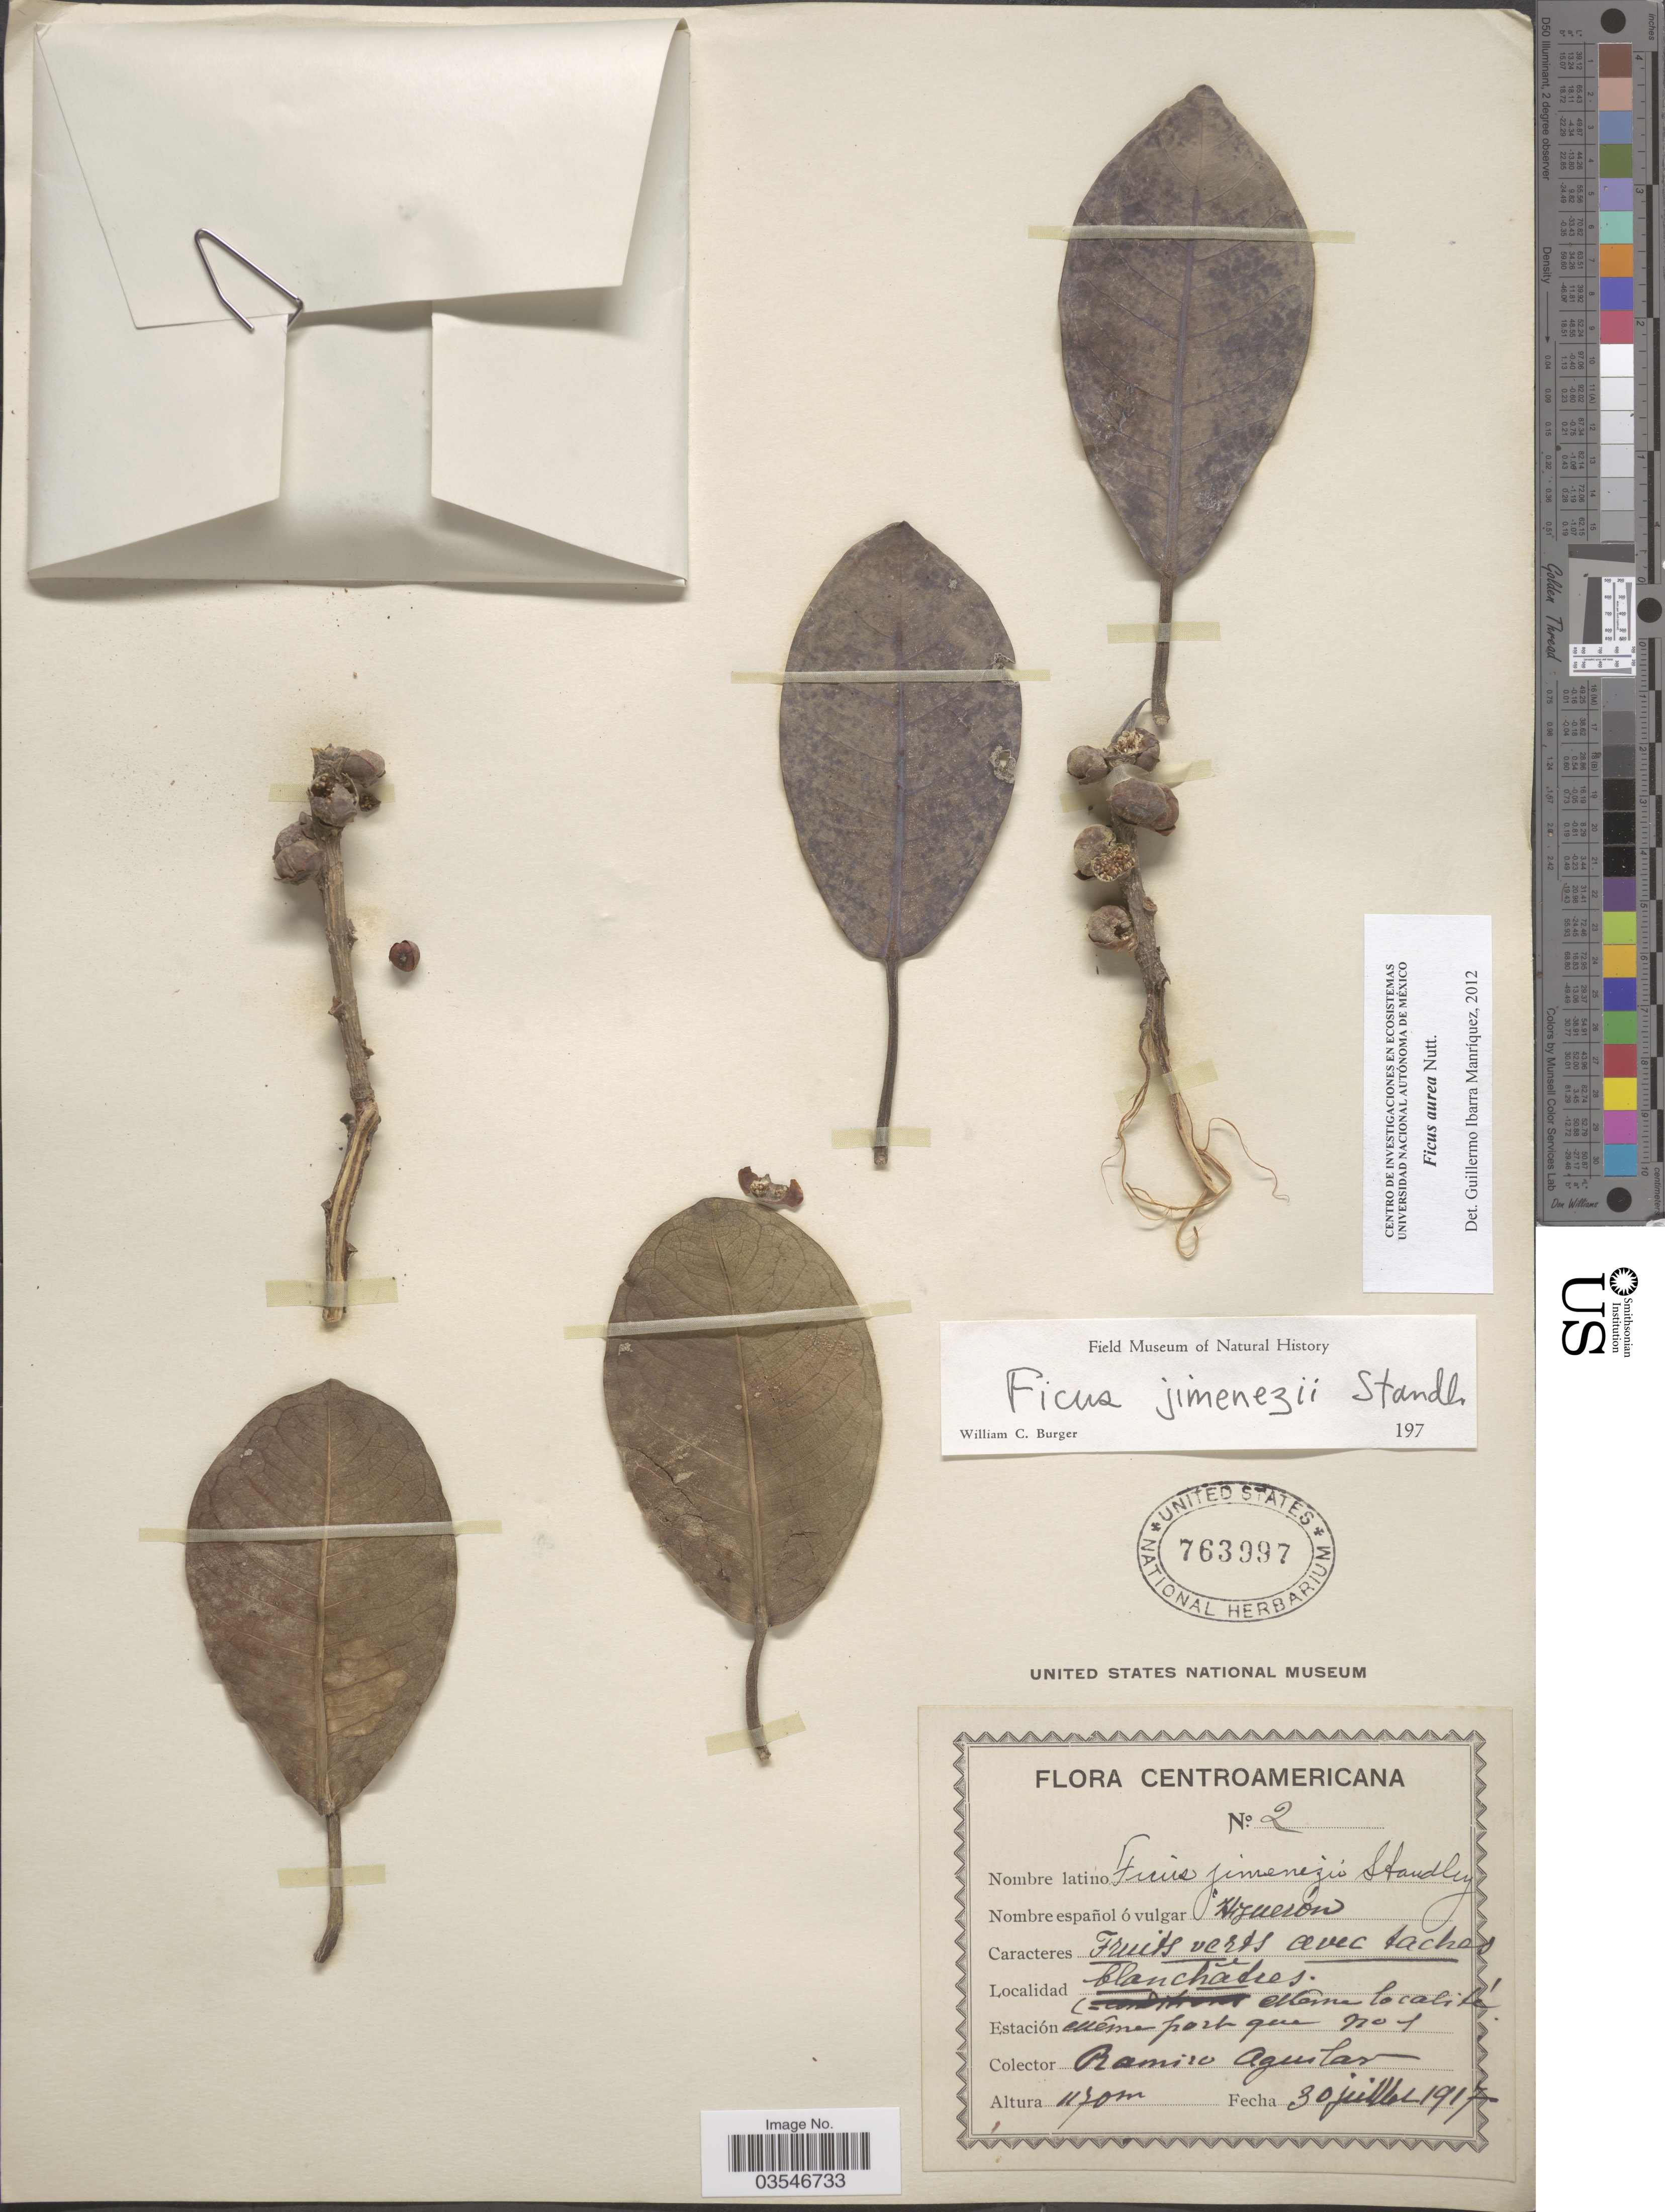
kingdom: Plantae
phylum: Tracheophyta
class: Magnoliopsida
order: Rosales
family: Moraceae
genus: Ficus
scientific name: Ficus aurea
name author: Nutt.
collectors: R. Aguilar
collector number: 2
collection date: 1917-07-30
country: Costa Rica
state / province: San José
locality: Centroamericana. Même localité. Même port que no 1.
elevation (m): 1170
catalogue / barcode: US 763997